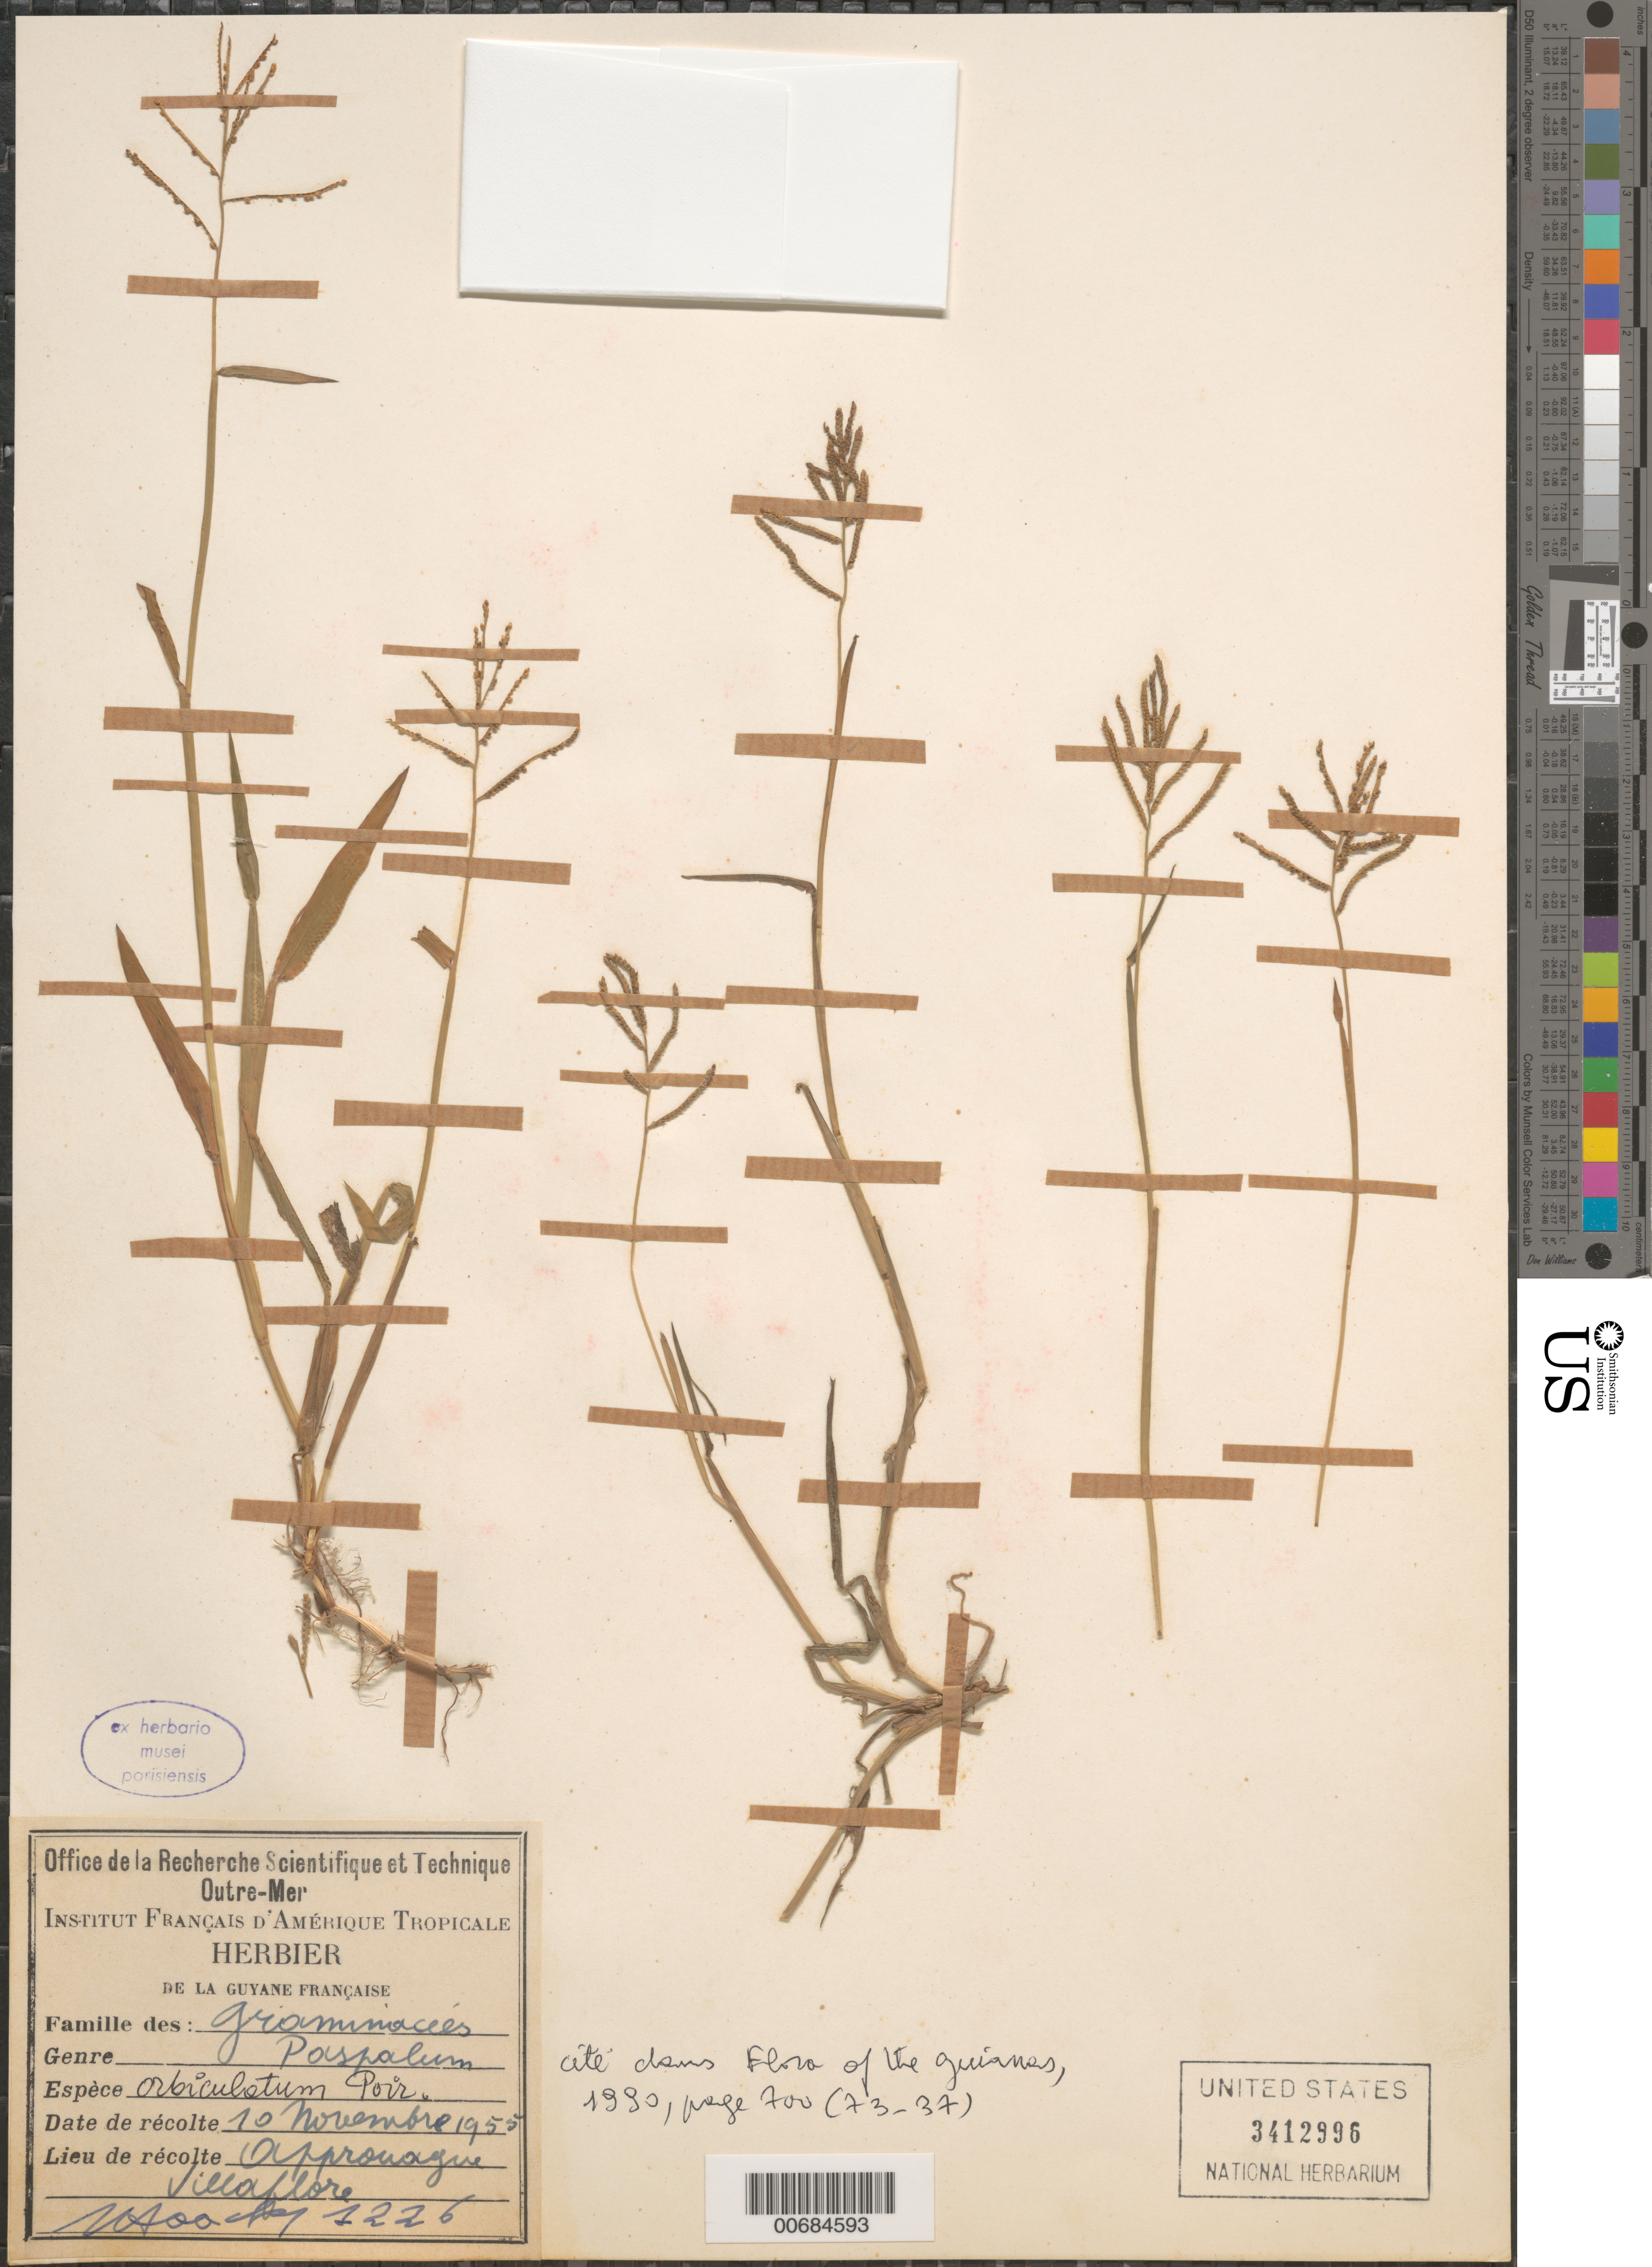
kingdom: Plantae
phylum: Tracheophyta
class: Liliopsida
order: Poales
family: Poaceae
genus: Paspalum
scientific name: Paspalum orbiculatum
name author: Poir.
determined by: Judziewicz, E. J.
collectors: J. Hoock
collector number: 1226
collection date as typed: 10-Nov-55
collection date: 1955-11-10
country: French Guiana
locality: Villaflore, Approuague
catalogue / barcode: US 3412996